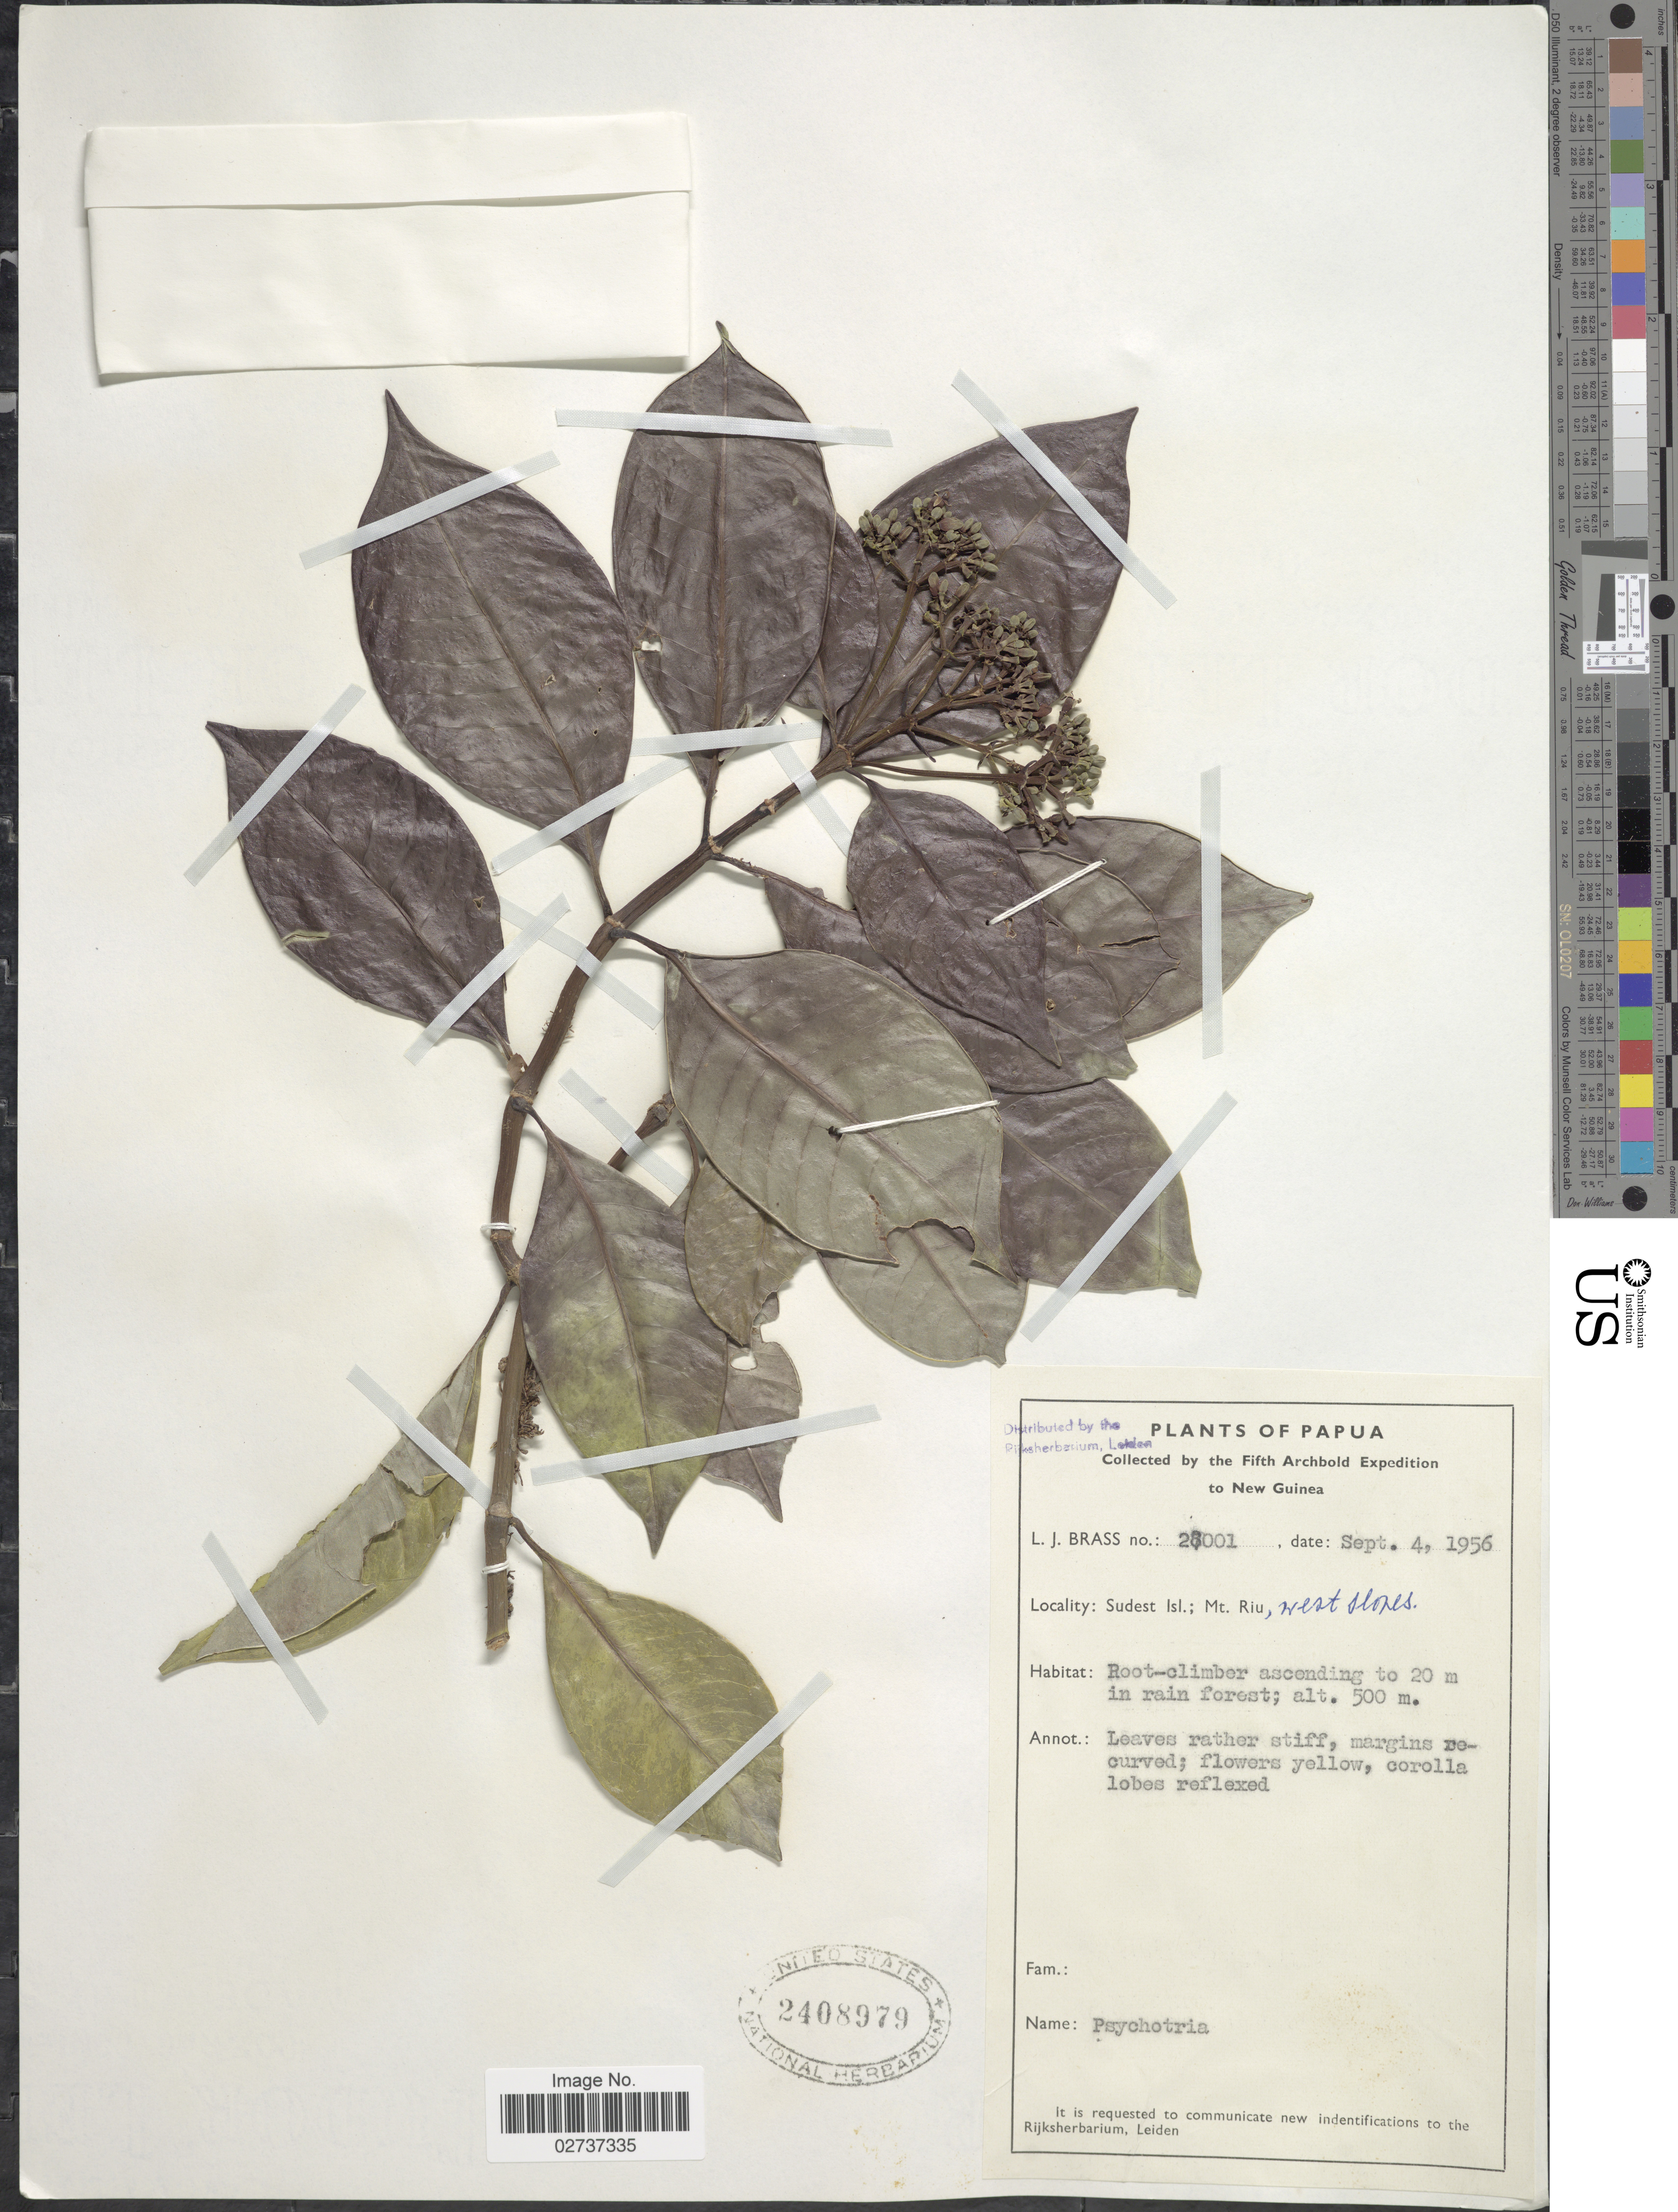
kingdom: Plantae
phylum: Tracheophyta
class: Magnoliopsida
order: Gentianales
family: Rubiaceae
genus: Psychotria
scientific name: Psychotria sp.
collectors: L. J. Brass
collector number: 27001*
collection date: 1956-09-04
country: Papua New Guinea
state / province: Milne Bay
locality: Papua. Sudest Isl., Mt. Riu, west slopes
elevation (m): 500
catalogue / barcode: US 2408979